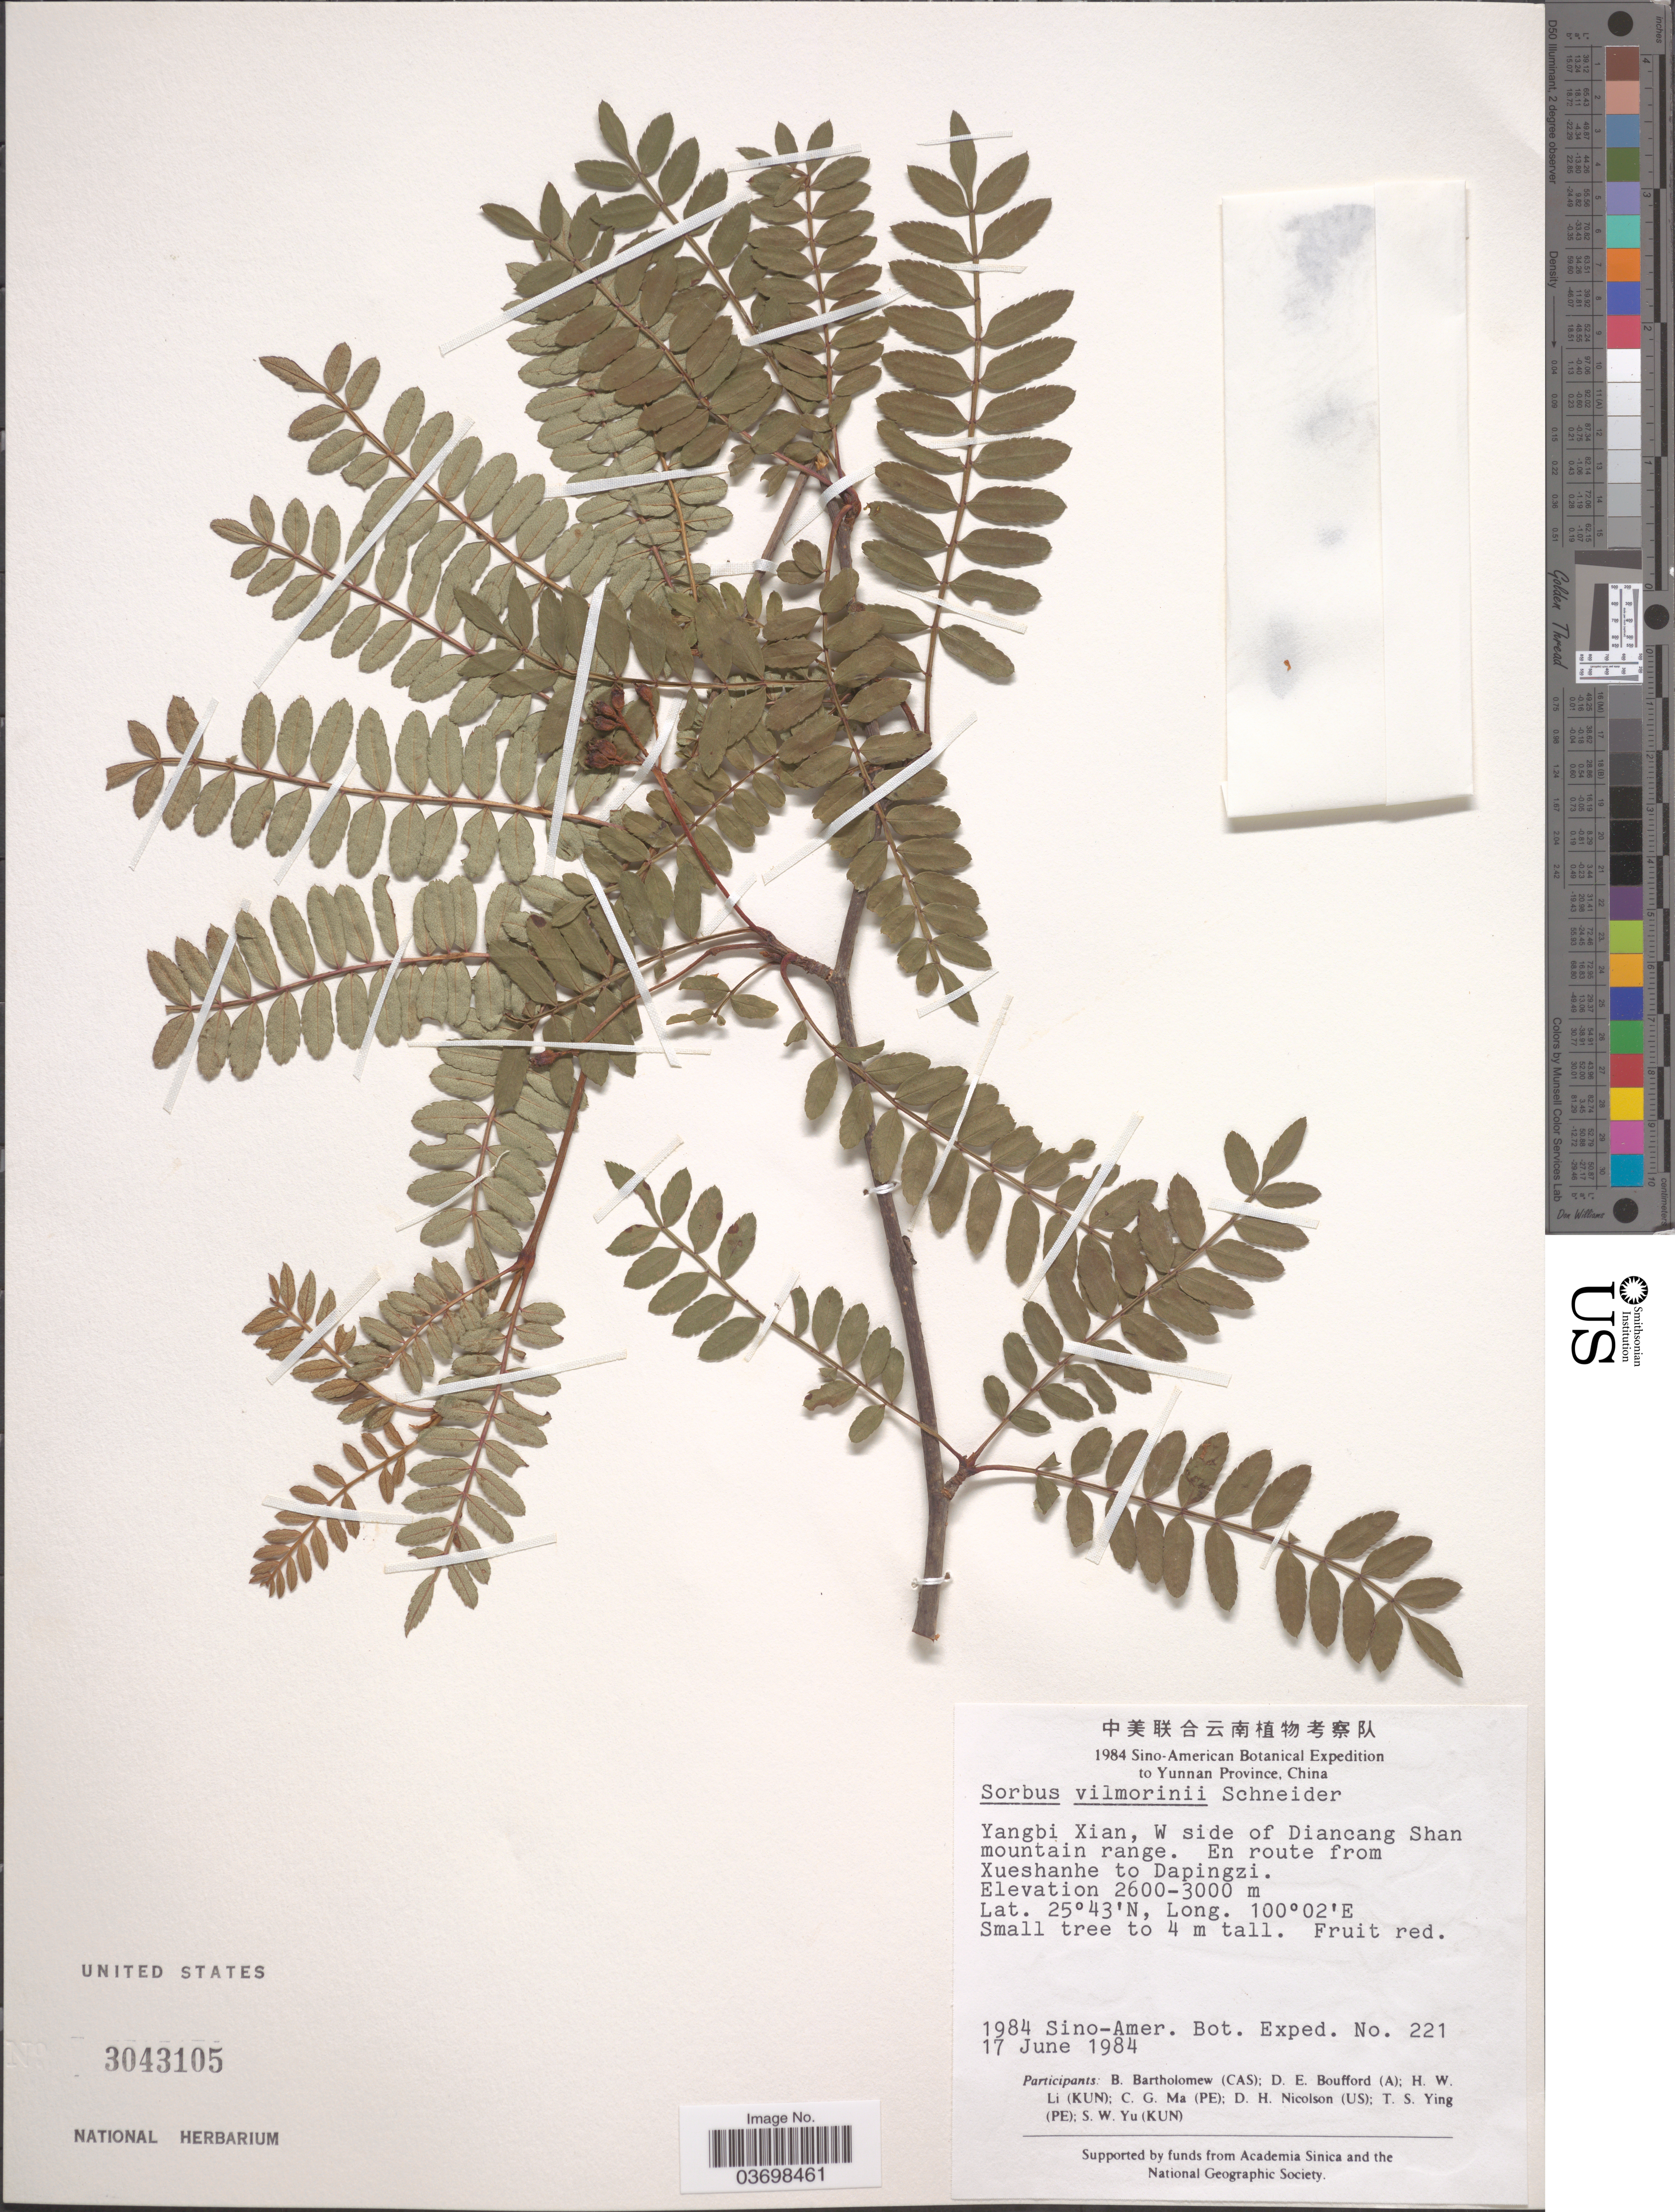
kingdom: Plantae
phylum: Tracheophyta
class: Magnoliopsida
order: Rosales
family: Rosaceae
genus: Sorbus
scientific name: Sorbus vilmorini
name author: C.K. Schneid.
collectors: Sino-Amer. Bot. Exped. 1984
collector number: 221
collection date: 1984-06-17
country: China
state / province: Yunnan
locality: Yangbi Xian, W side of Diancang Shan mountain range. En route from Xueshanhe to Dapingzi.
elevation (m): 2600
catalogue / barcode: US 3043105